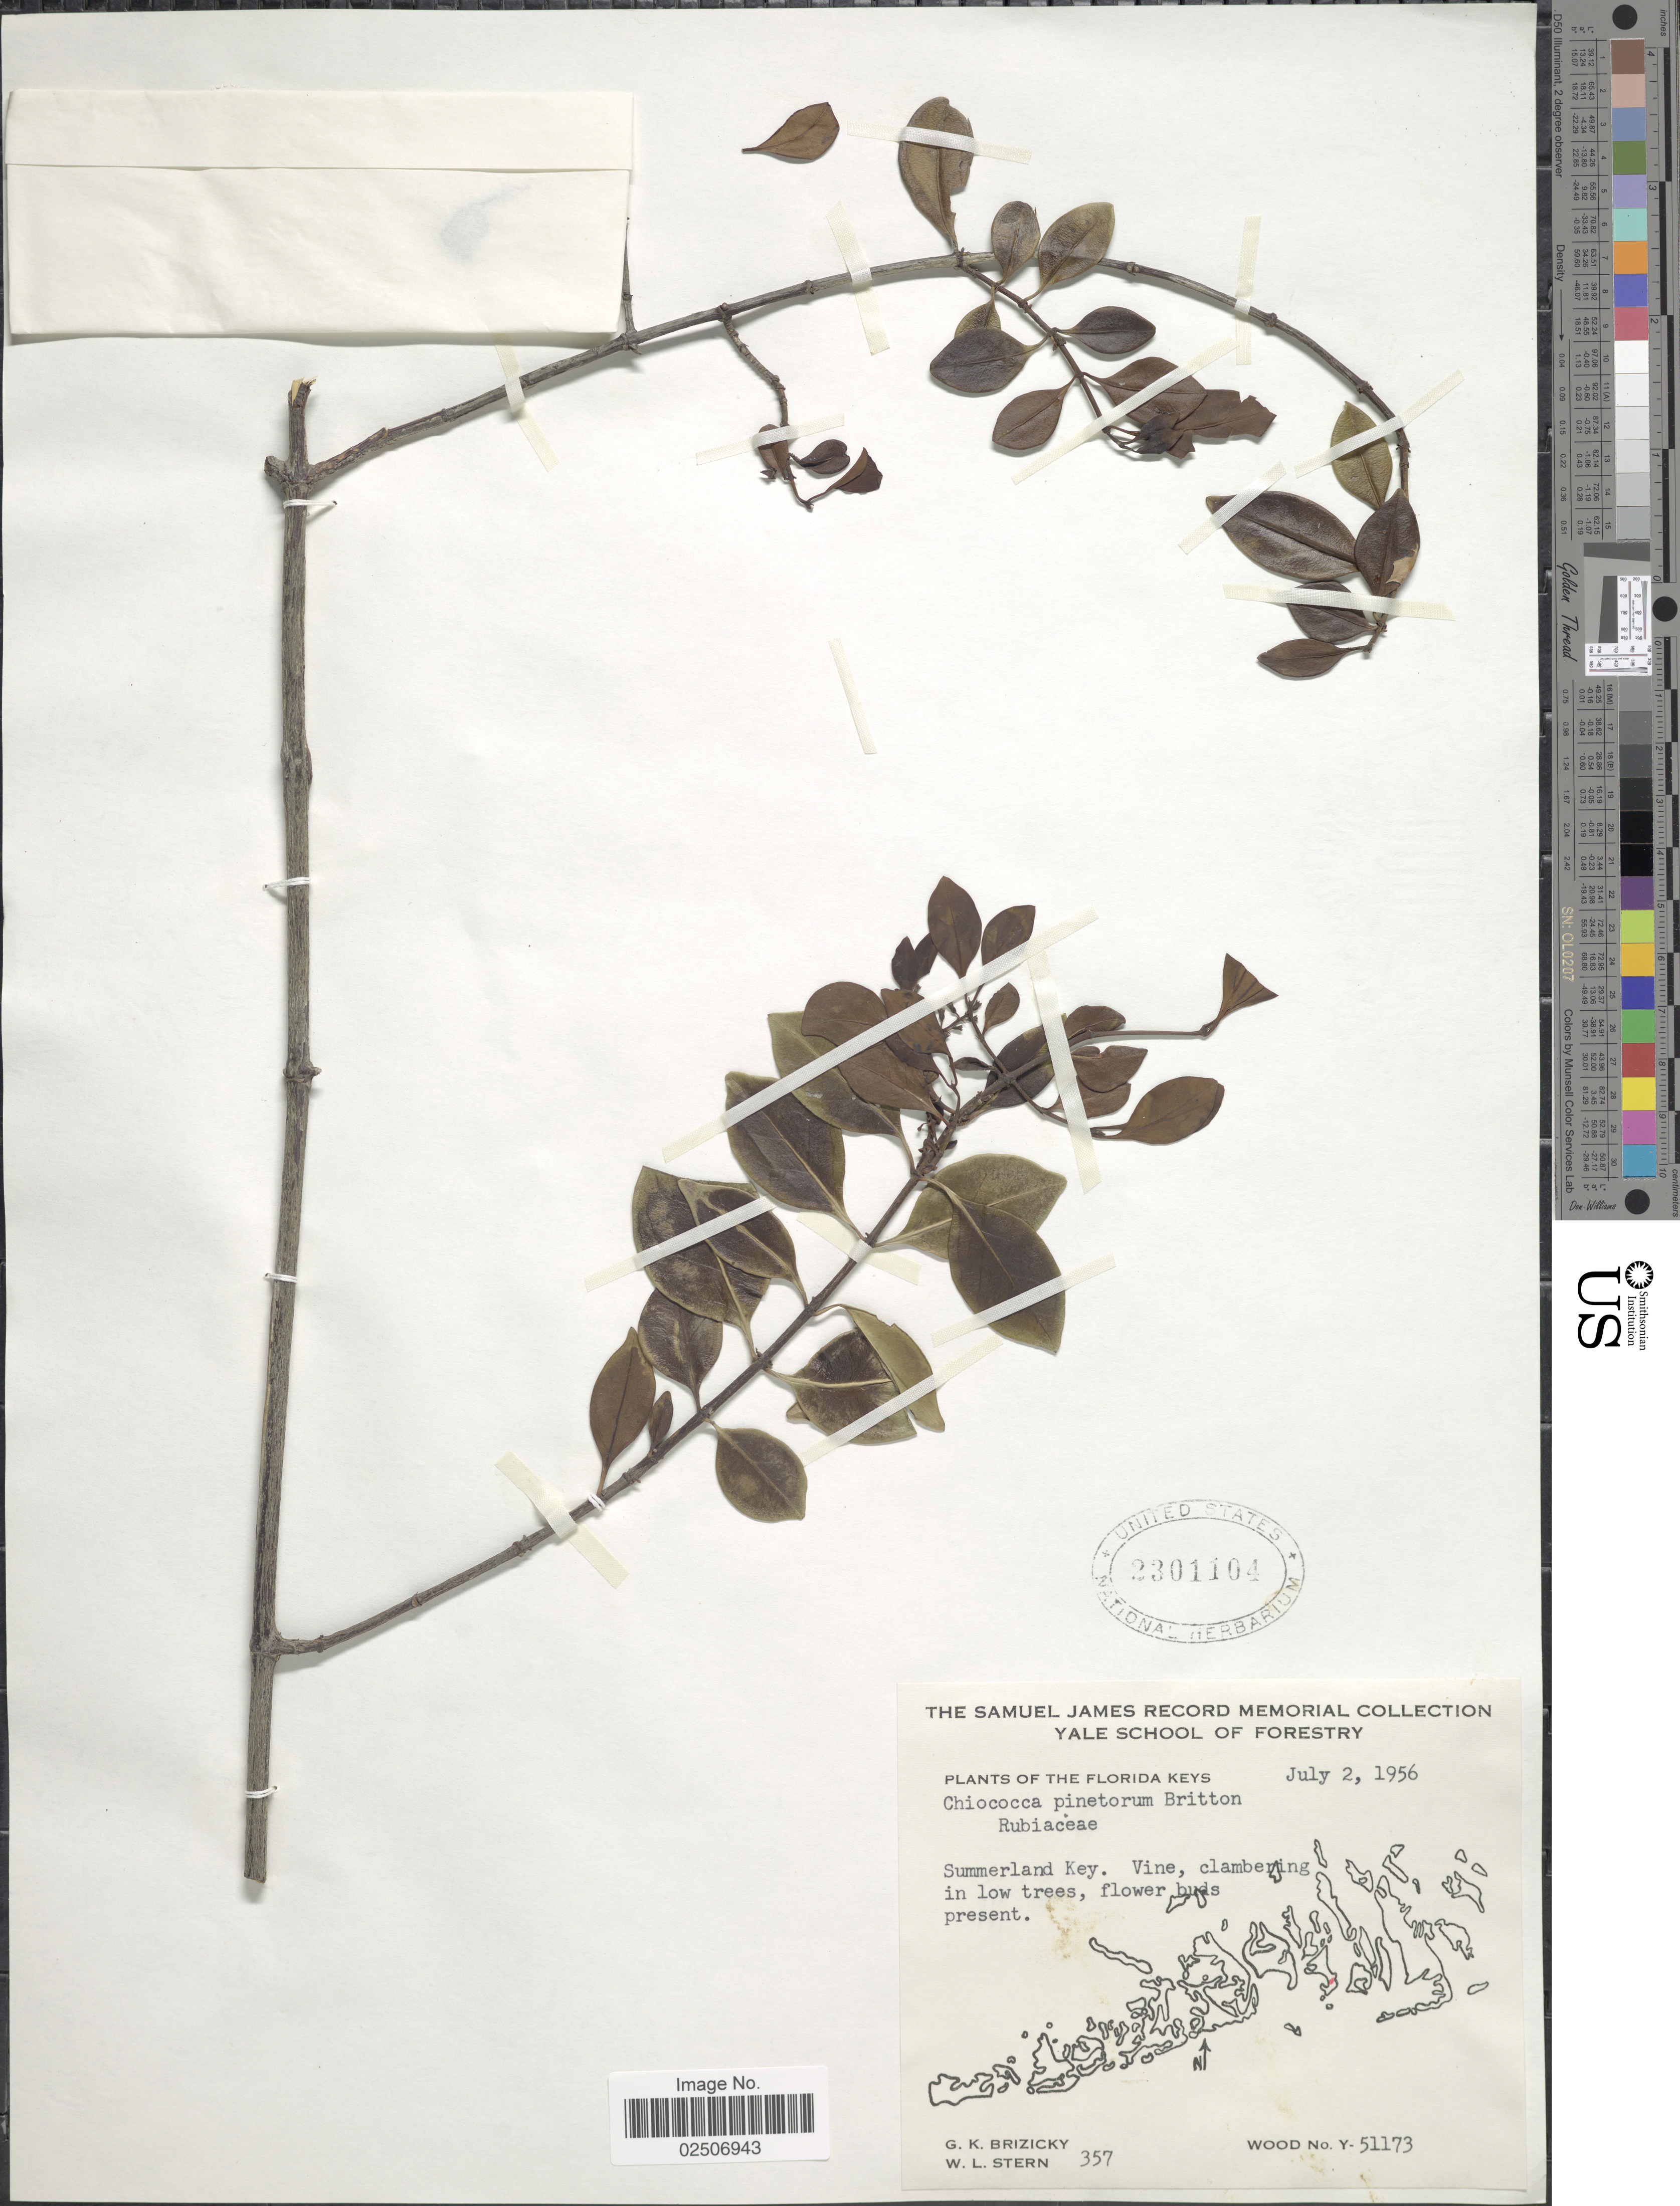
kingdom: Plantae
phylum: Tracheophyta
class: Magnoliopsida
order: Gentianales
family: Rubiaceae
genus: Chiococca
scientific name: Chiococca pinetorum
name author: Britton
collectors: G. K. Brizicky & W. L. Stern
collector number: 357/Y-51173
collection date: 1956-07-02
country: United States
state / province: Florida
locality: Florida Keys, Summerland Key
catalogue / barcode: US 2301104